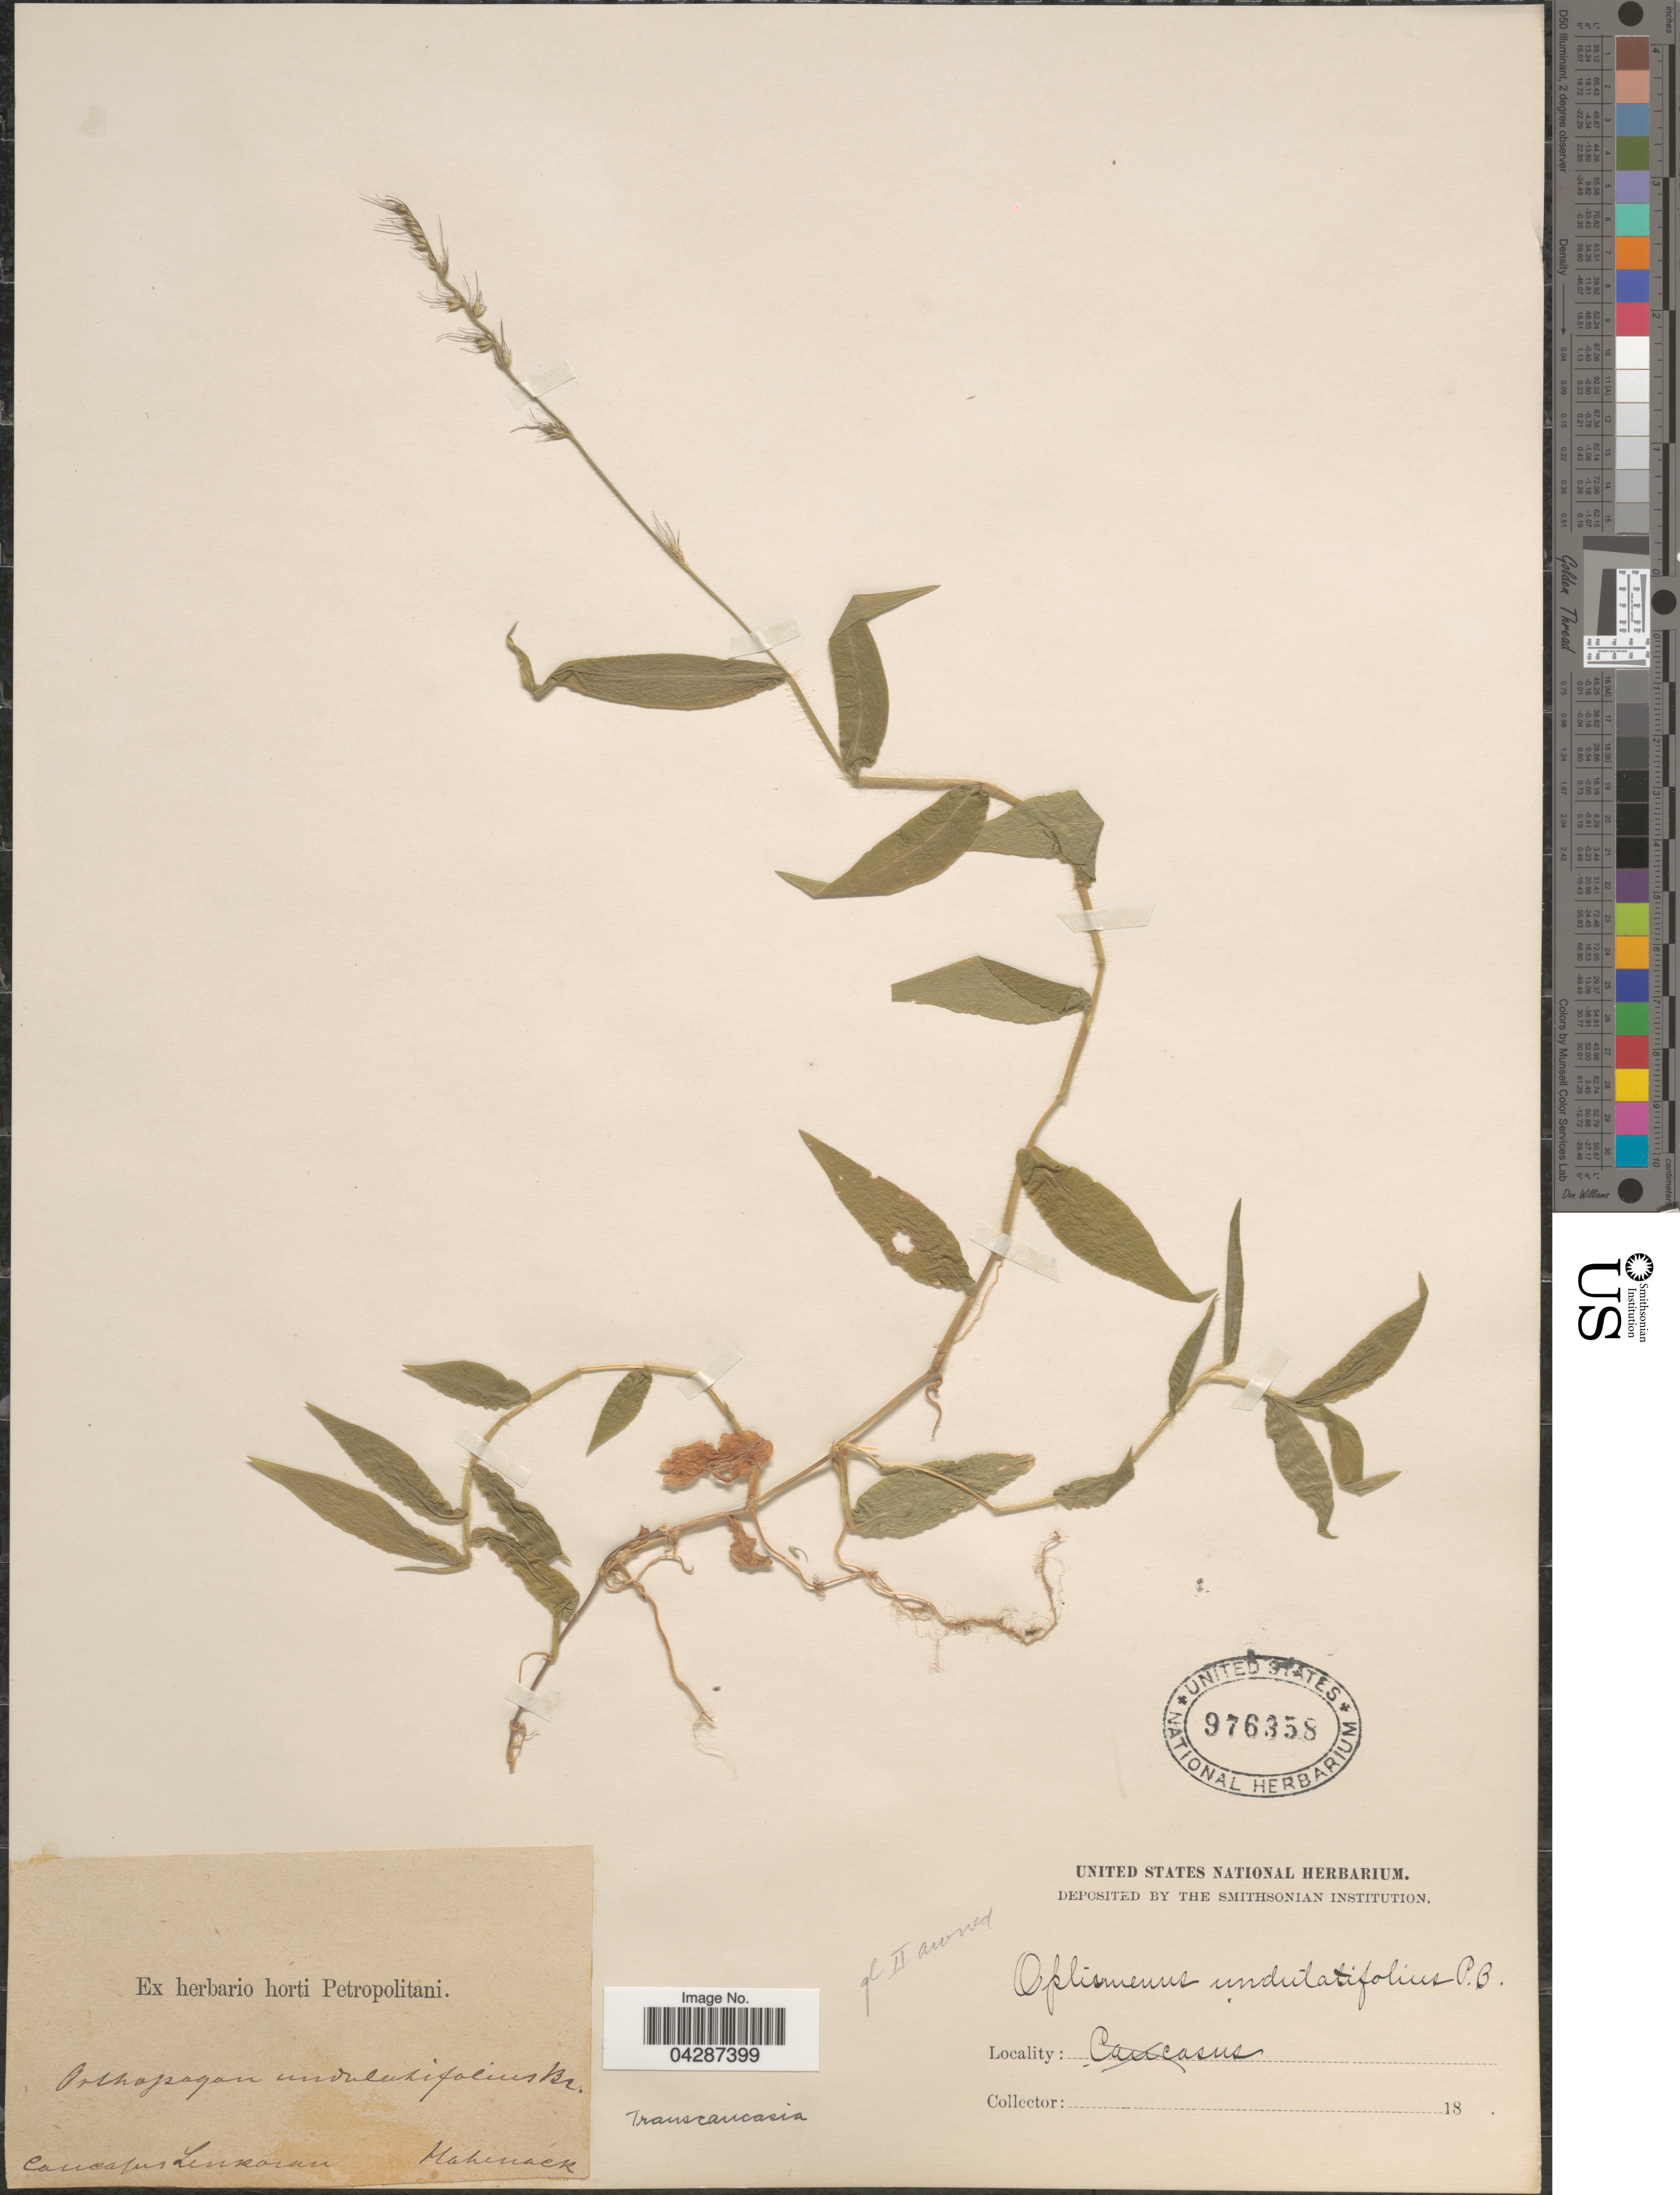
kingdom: Plantae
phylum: Tracheophyta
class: Liliopsida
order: Poales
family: Poaceae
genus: Oplismenus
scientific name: Oplismenus undulatifolius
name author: (Ard.) P. Beauv.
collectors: Hohenack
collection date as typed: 18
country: Azerbaijan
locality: Caucasus Lenkoran.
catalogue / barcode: US 976358